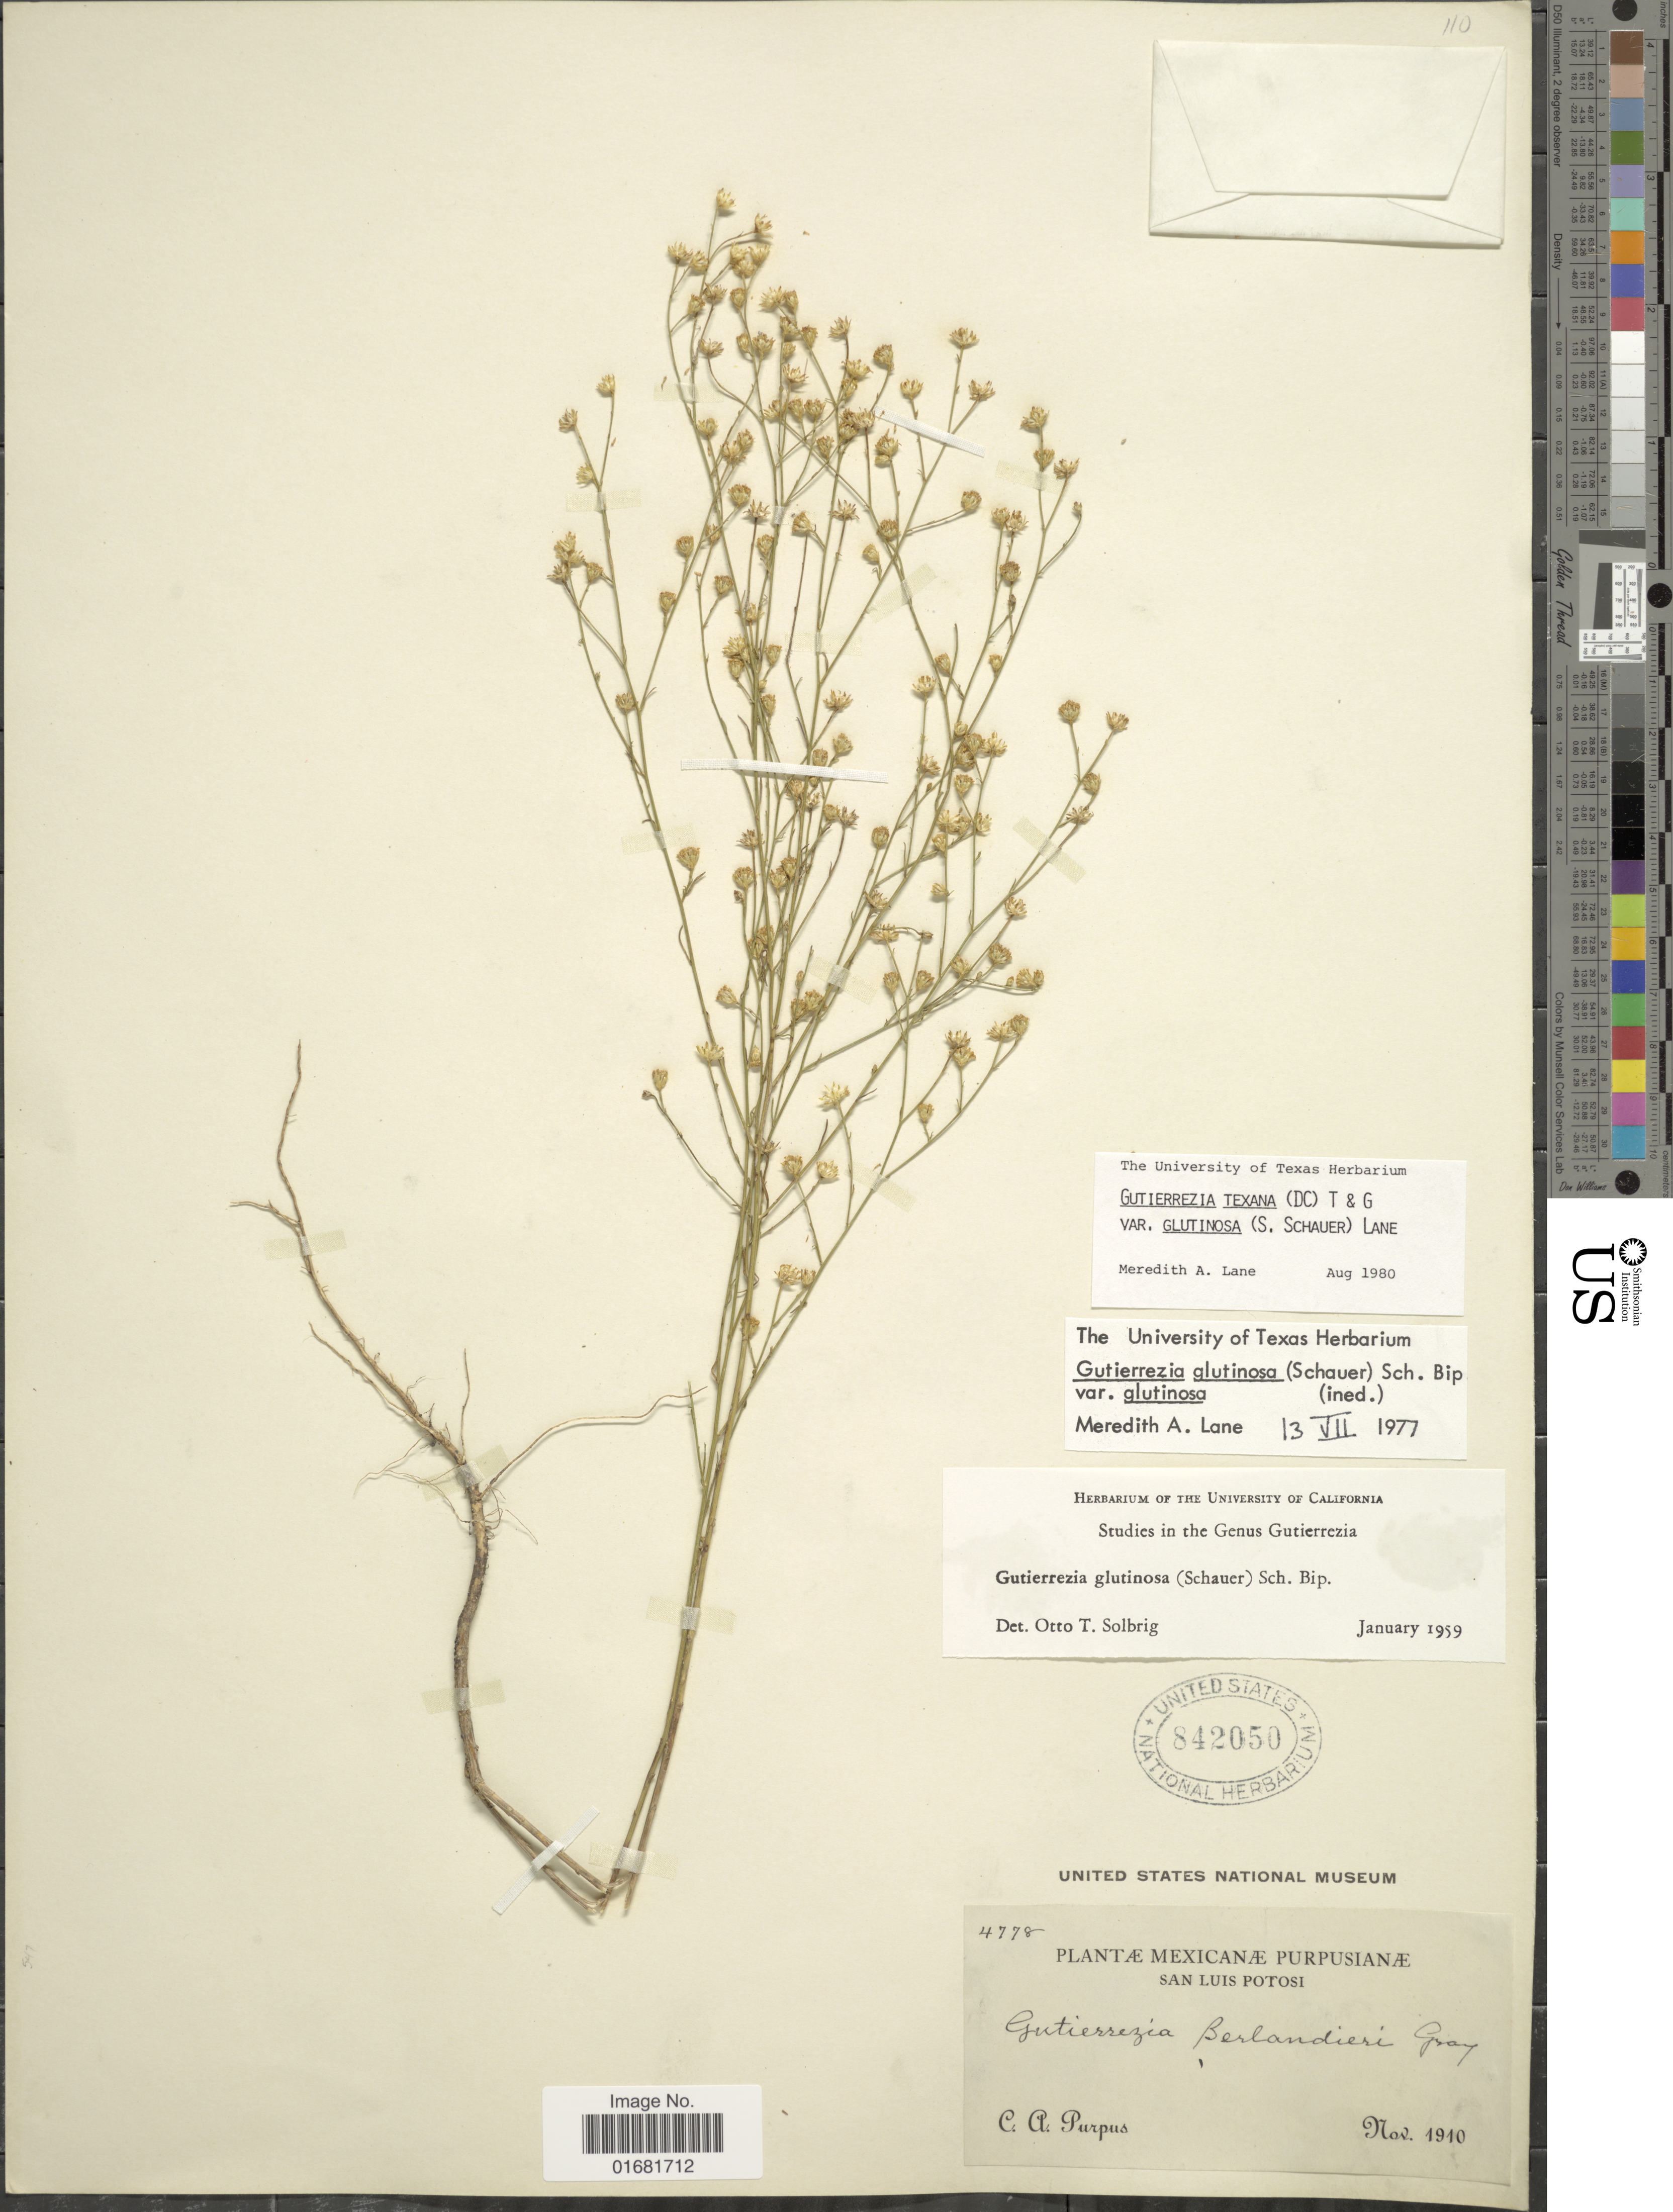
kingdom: Plantae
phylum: Tracheophyta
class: Magnoliopsida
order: Asterales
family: Asteraceae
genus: Gutierrezia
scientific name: Gutierrezia texana var. glutinosa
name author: (S. Schauer) M.A. Lane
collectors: C. A. Purpus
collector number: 4778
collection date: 1910-11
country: Mexico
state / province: San Luis Potosí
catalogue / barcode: US 842050